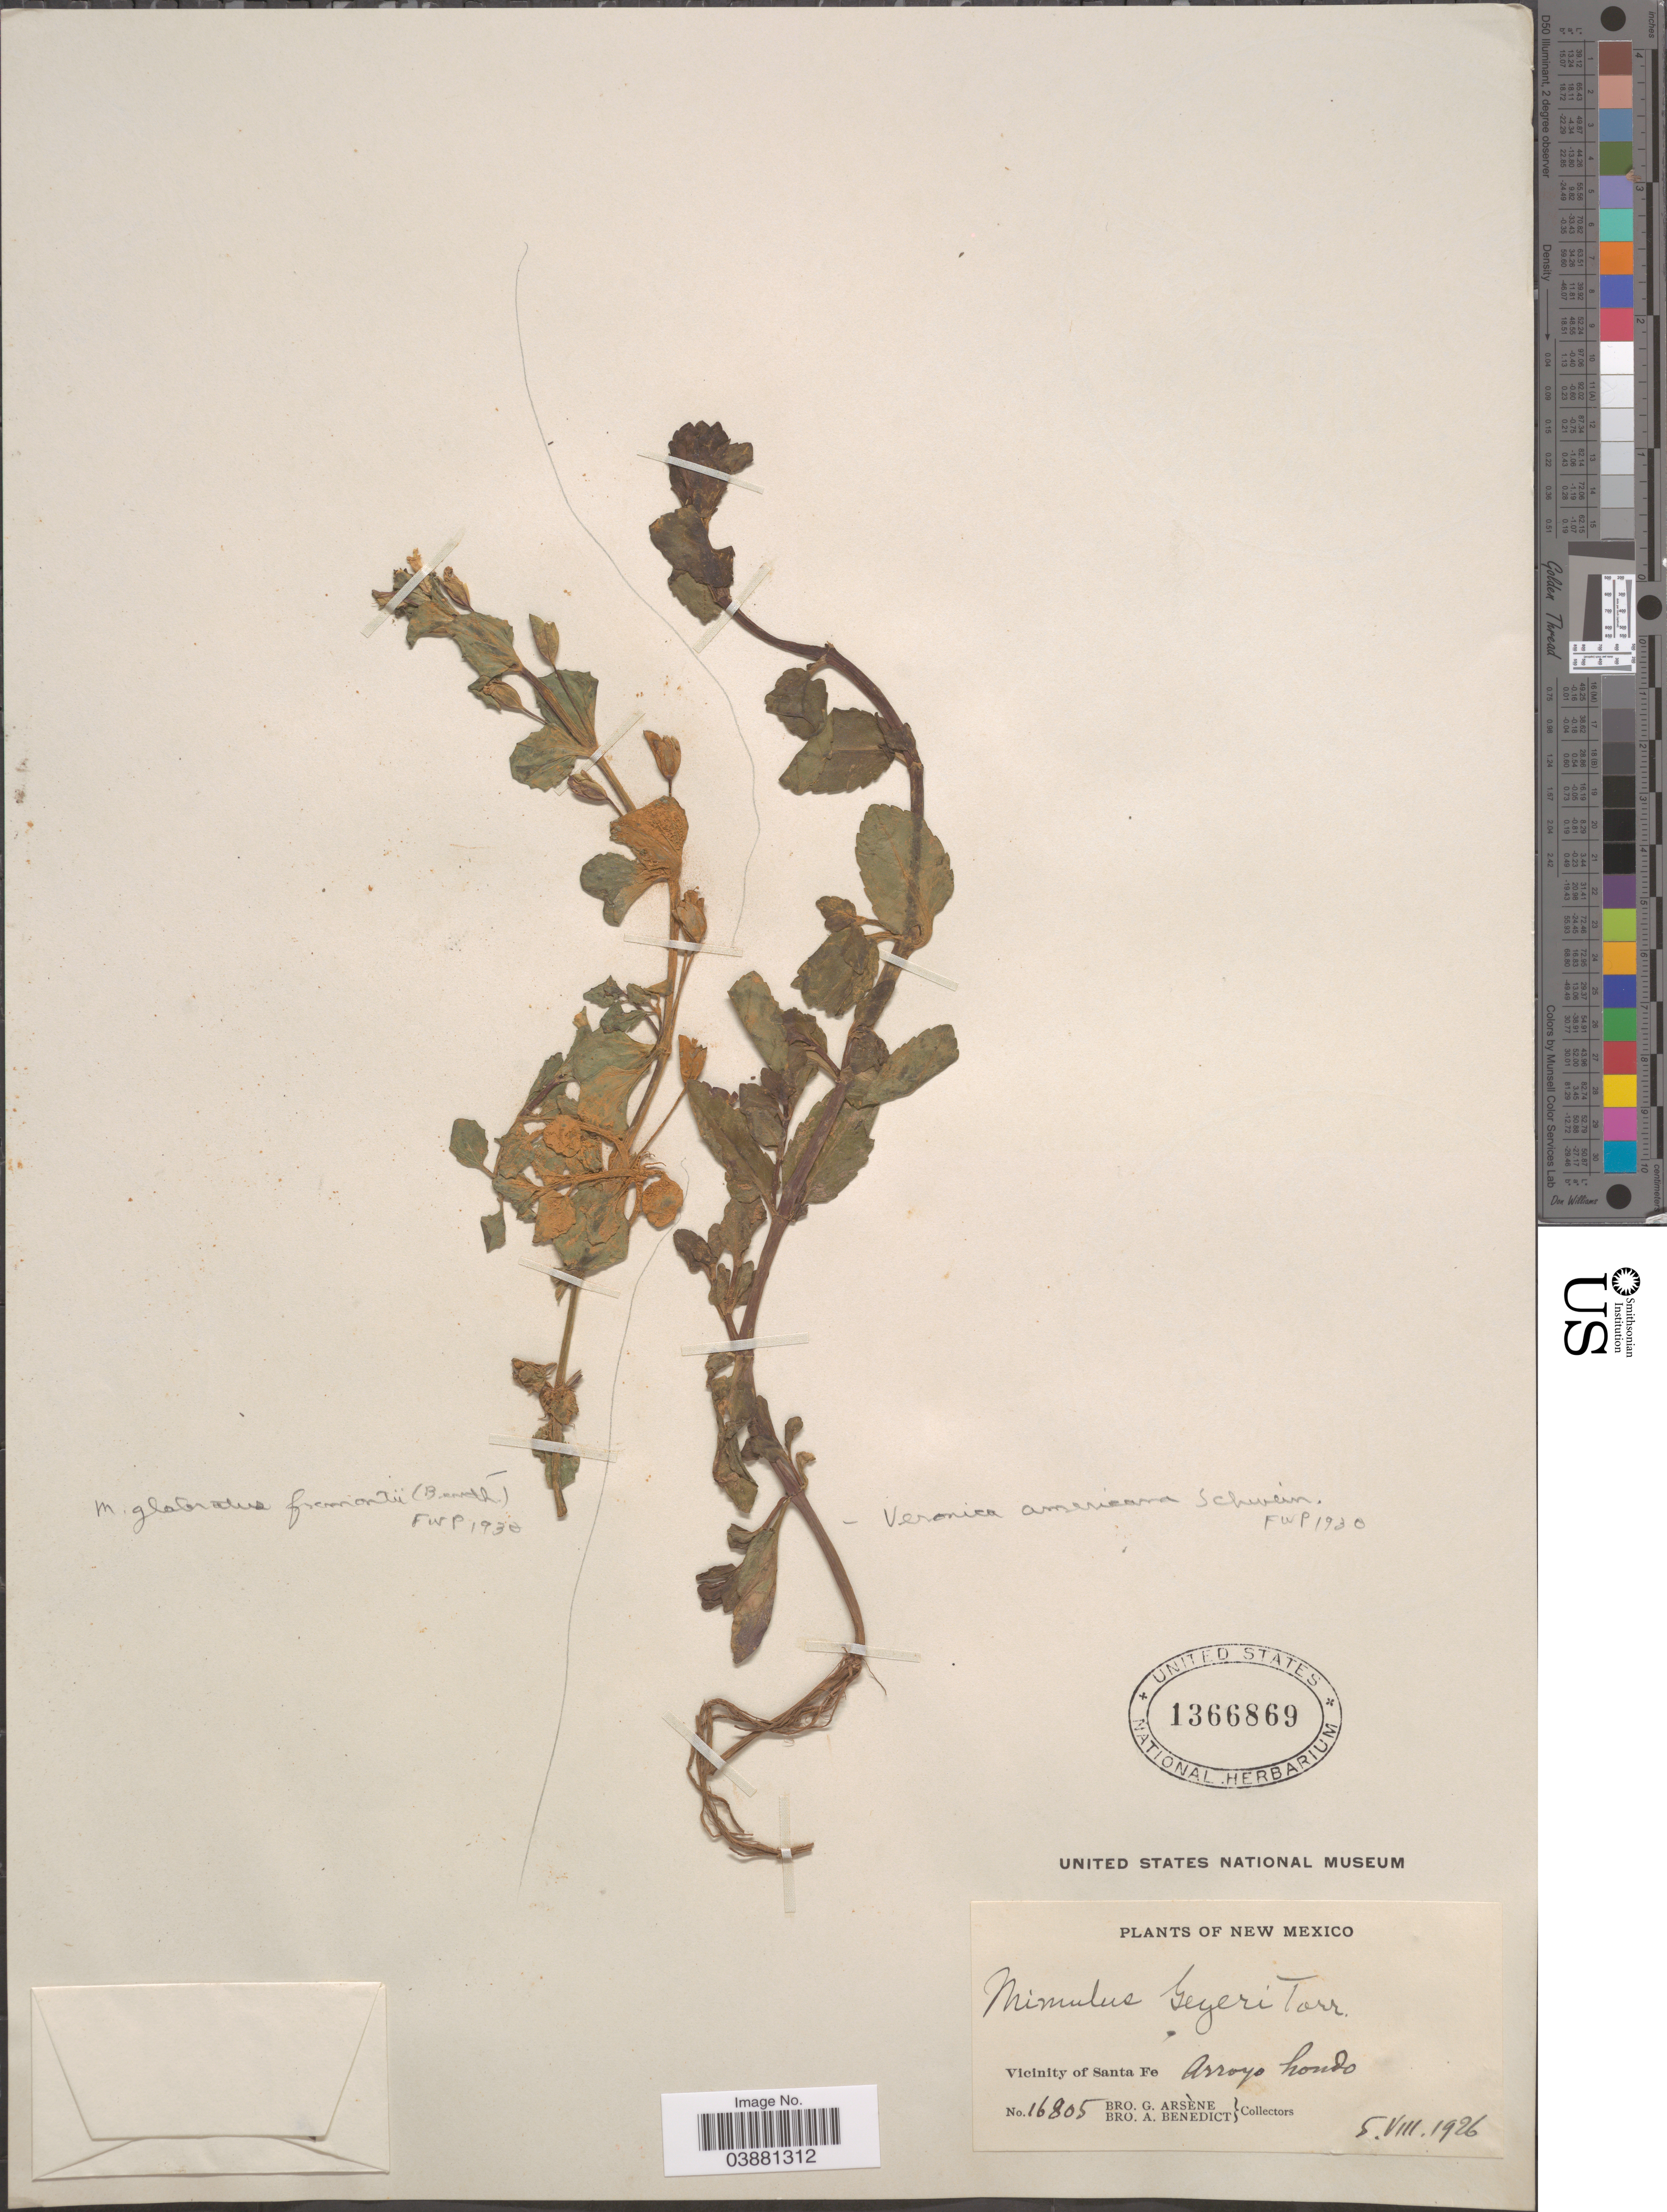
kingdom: Plantae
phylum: Tracheophyta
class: Magnoliopsida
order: Lamiales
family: Phrymaceae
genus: Mimulus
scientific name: Mimulus glabratus var. fremontii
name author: Kunth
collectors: Bro. G. Arsène & Bro. A. Benedict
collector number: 16805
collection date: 1926-08-05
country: United States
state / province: New Mexico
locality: Vicinity of Santa Fe. Arroyo hondo.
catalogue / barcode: US 1366869